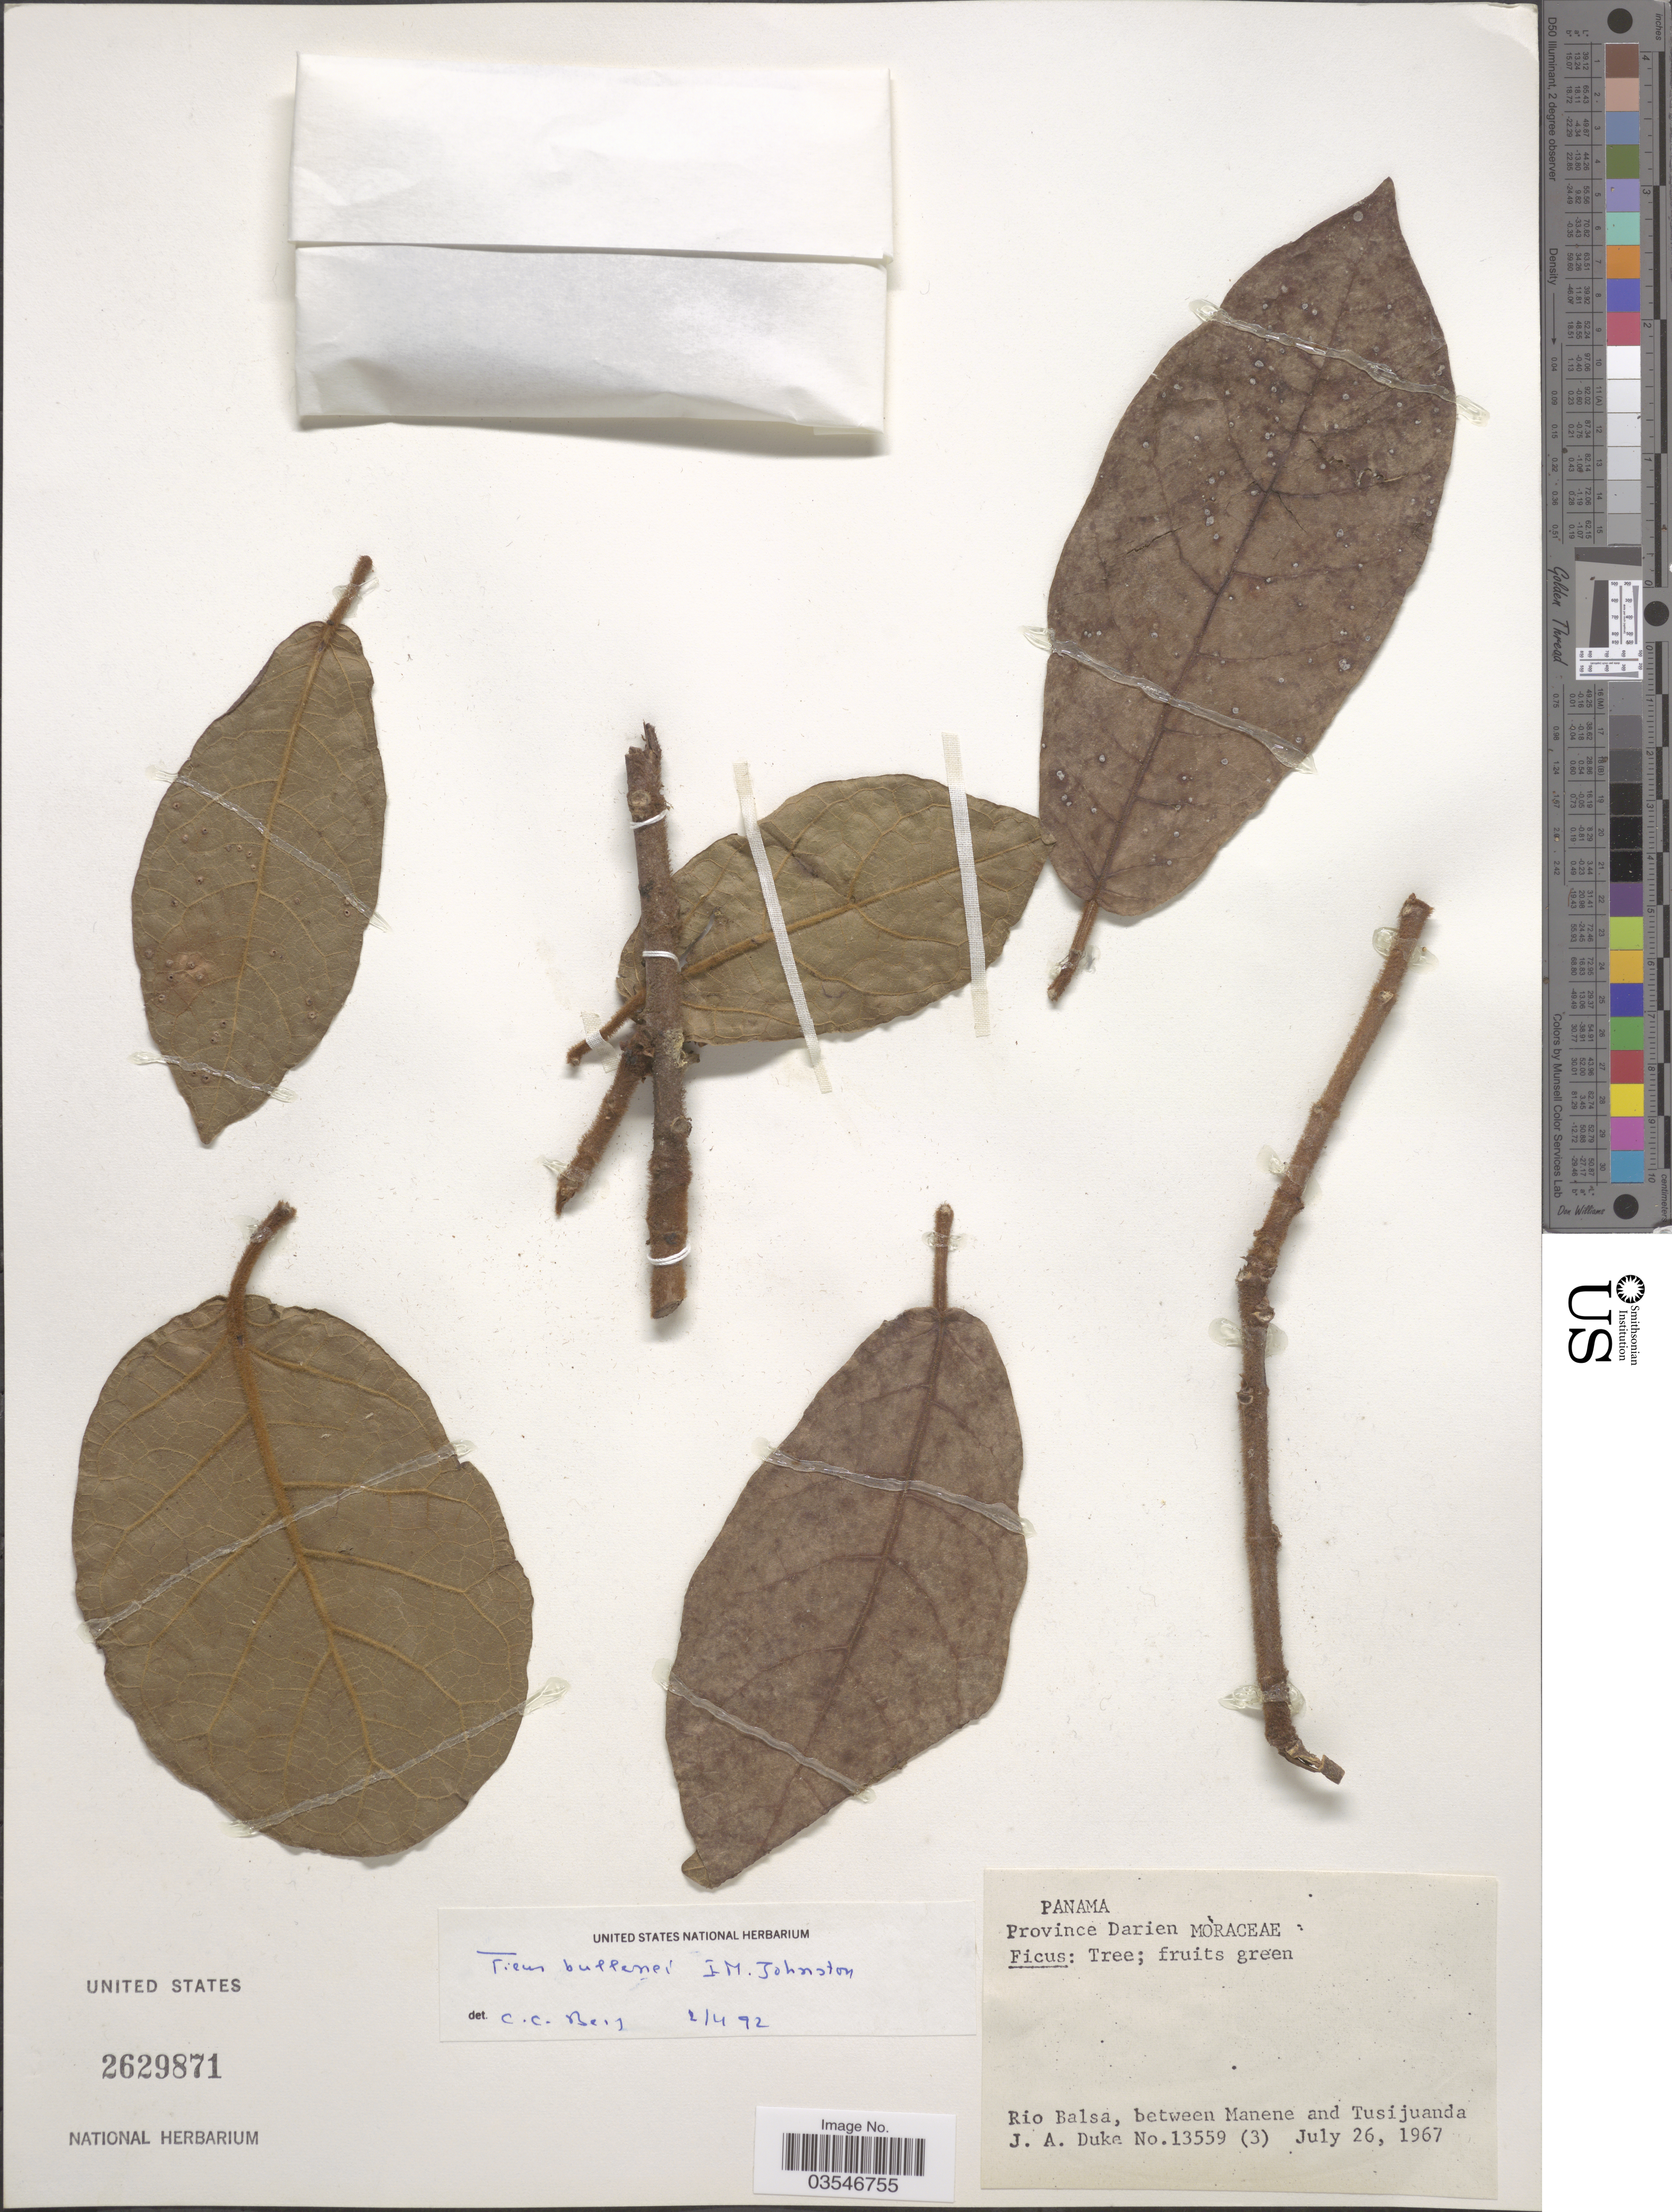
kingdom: Plantae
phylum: Tracheophyta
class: Magnoliopsida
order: Rosales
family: Moraceae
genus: Ficus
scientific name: Ficus bullenei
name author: I.M. Johnst.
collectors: J. A. Duke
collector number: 13559 (3)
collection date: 1967-07-26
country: Panama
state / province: Darien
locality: Rio Balsa, between Manene and Tusijuanda.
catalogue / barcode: US 2629871